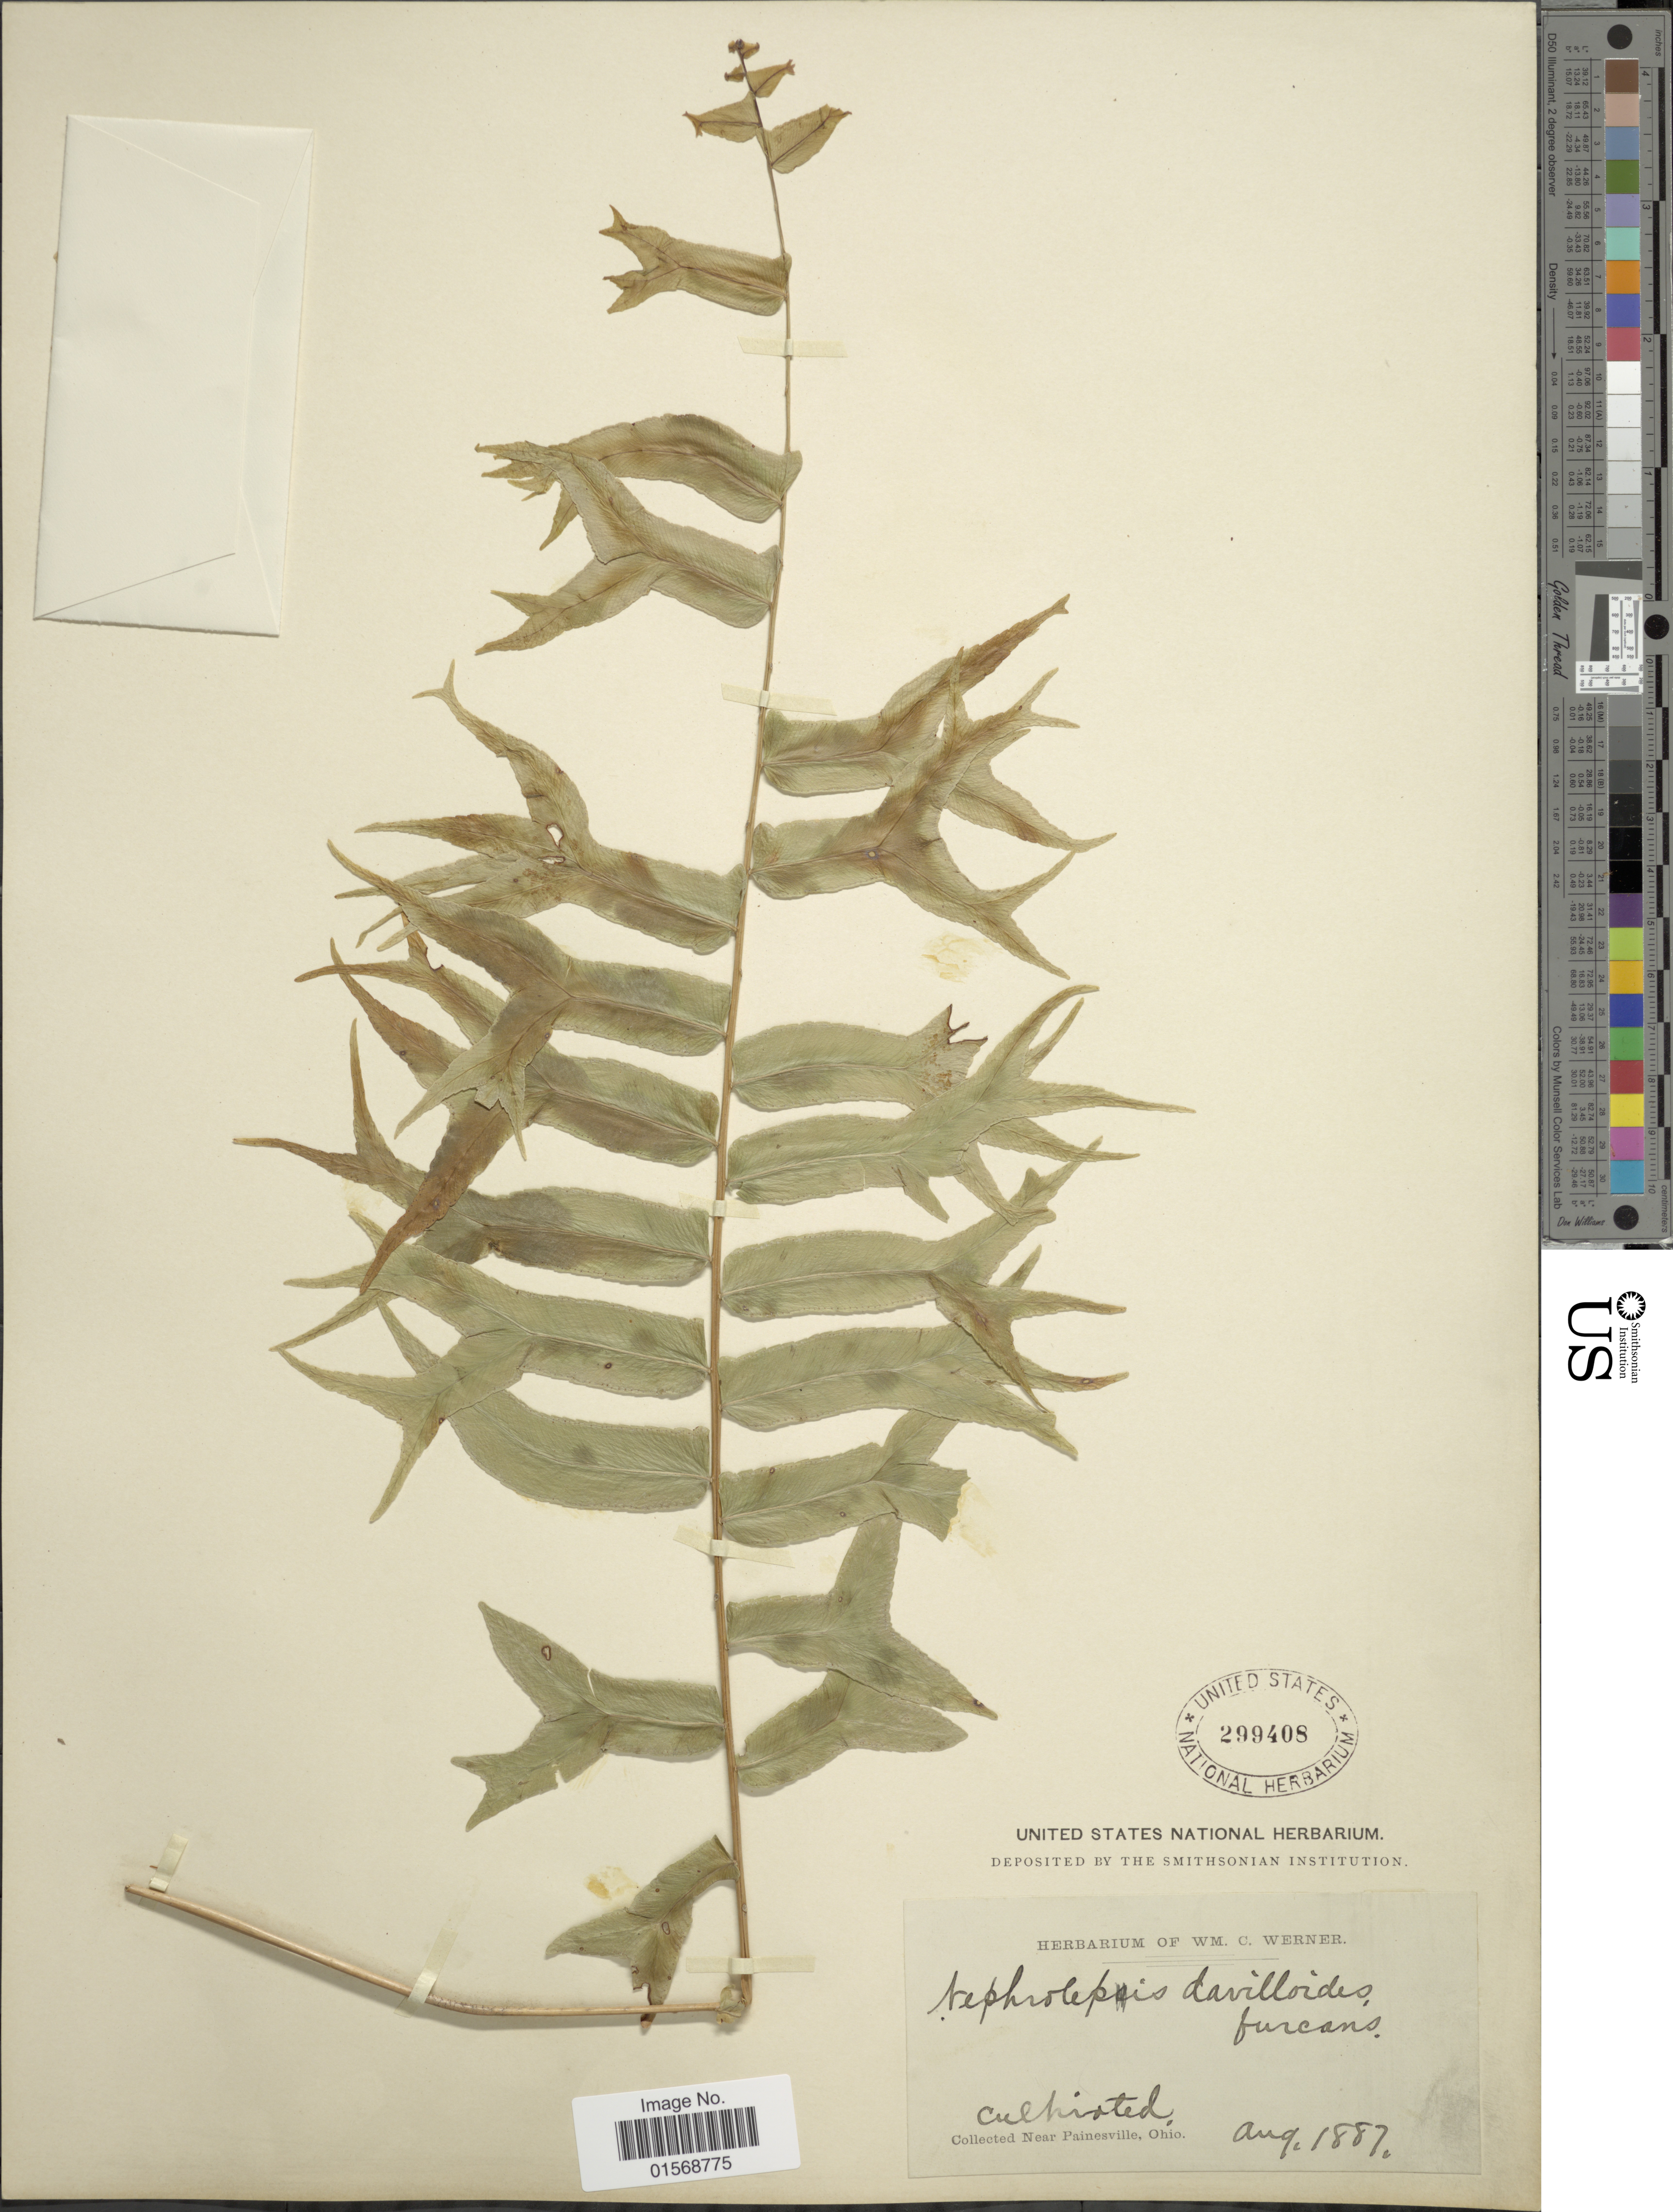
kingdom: Plantae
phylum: Tracheophyta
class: Polypodiopsida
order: Polypodiales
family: Nephrolepidaceae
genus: Nephrolepis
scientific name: Nephrolepis falcata 'Furcans'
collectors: ex herb. Wm. C. Werner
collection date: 1887-08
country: United States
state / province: Ohio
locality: Near Painesville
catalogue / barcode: US 299408